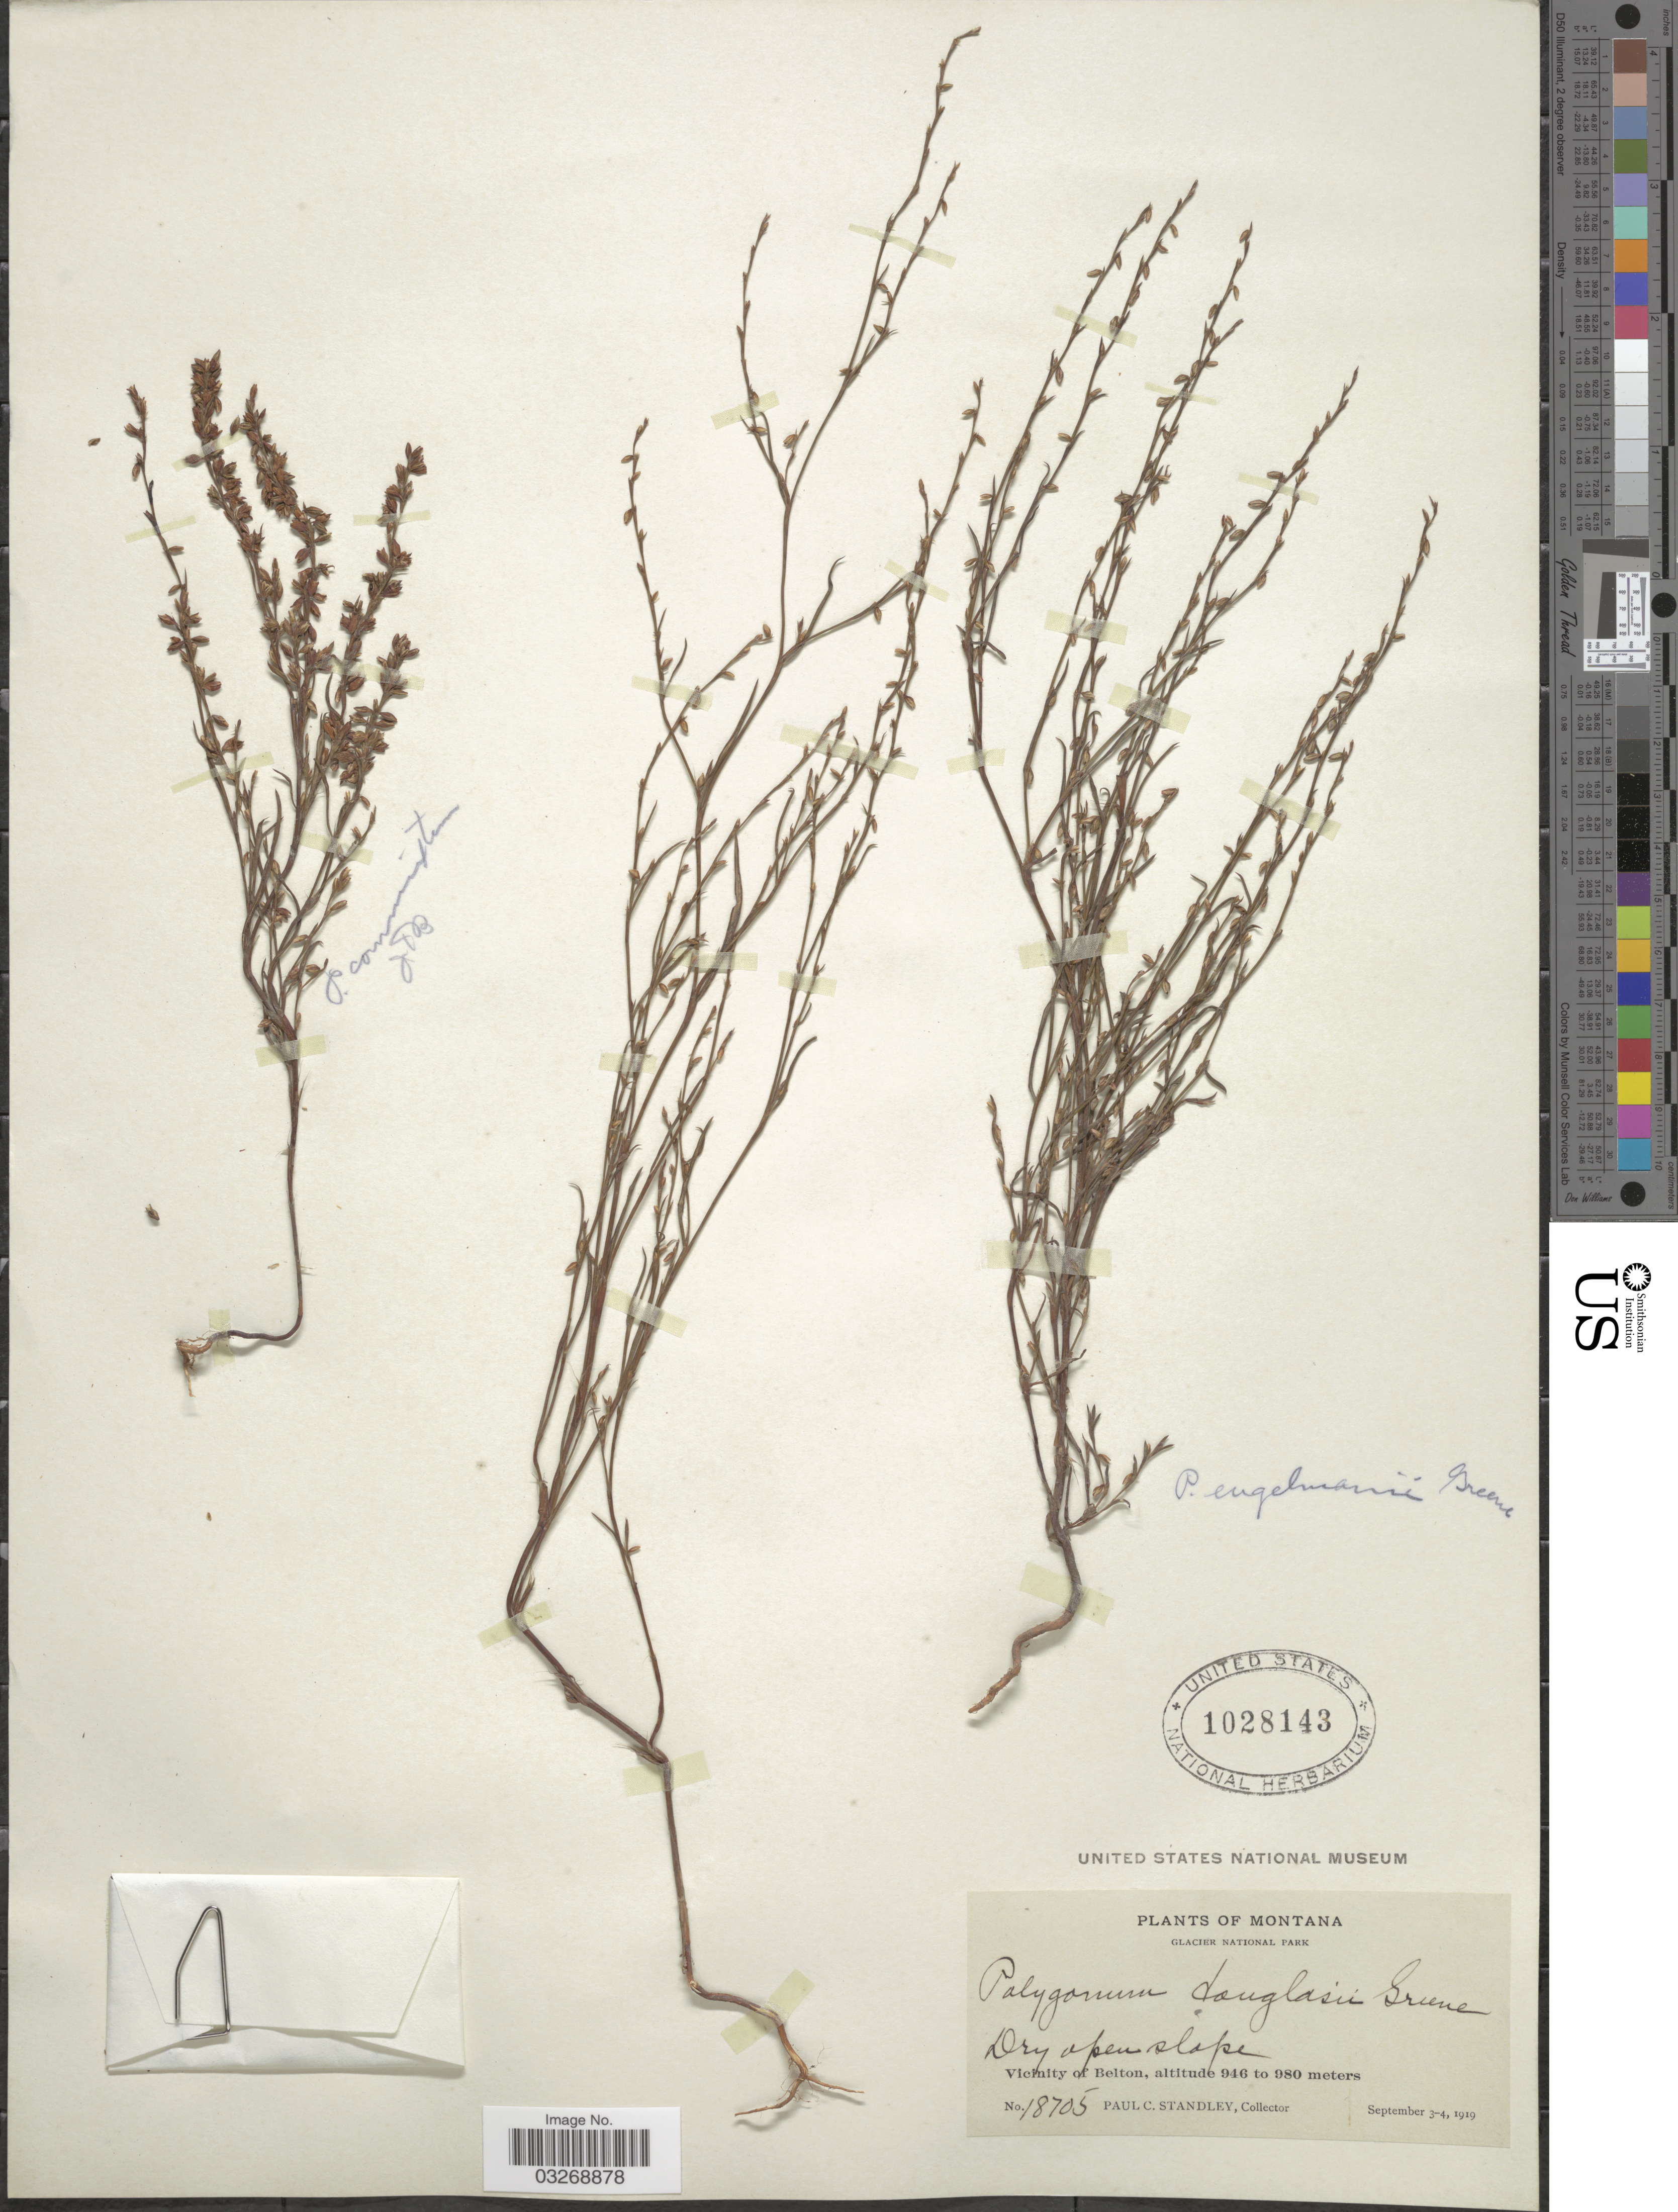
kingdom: Plantae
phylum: Tracheophyta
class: Magnoliopsida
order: Caryophyllales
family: Polygonaceae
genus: Polygonum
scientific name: Polygonum commixtum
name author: S.W. Greene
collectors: P. C. Standley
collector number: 18705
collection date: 1919-09-03/1919-09-04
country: United States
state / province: Montana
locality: Glacier National Park. Vicinity of Belton.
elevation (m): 946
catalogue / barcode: US 1028143